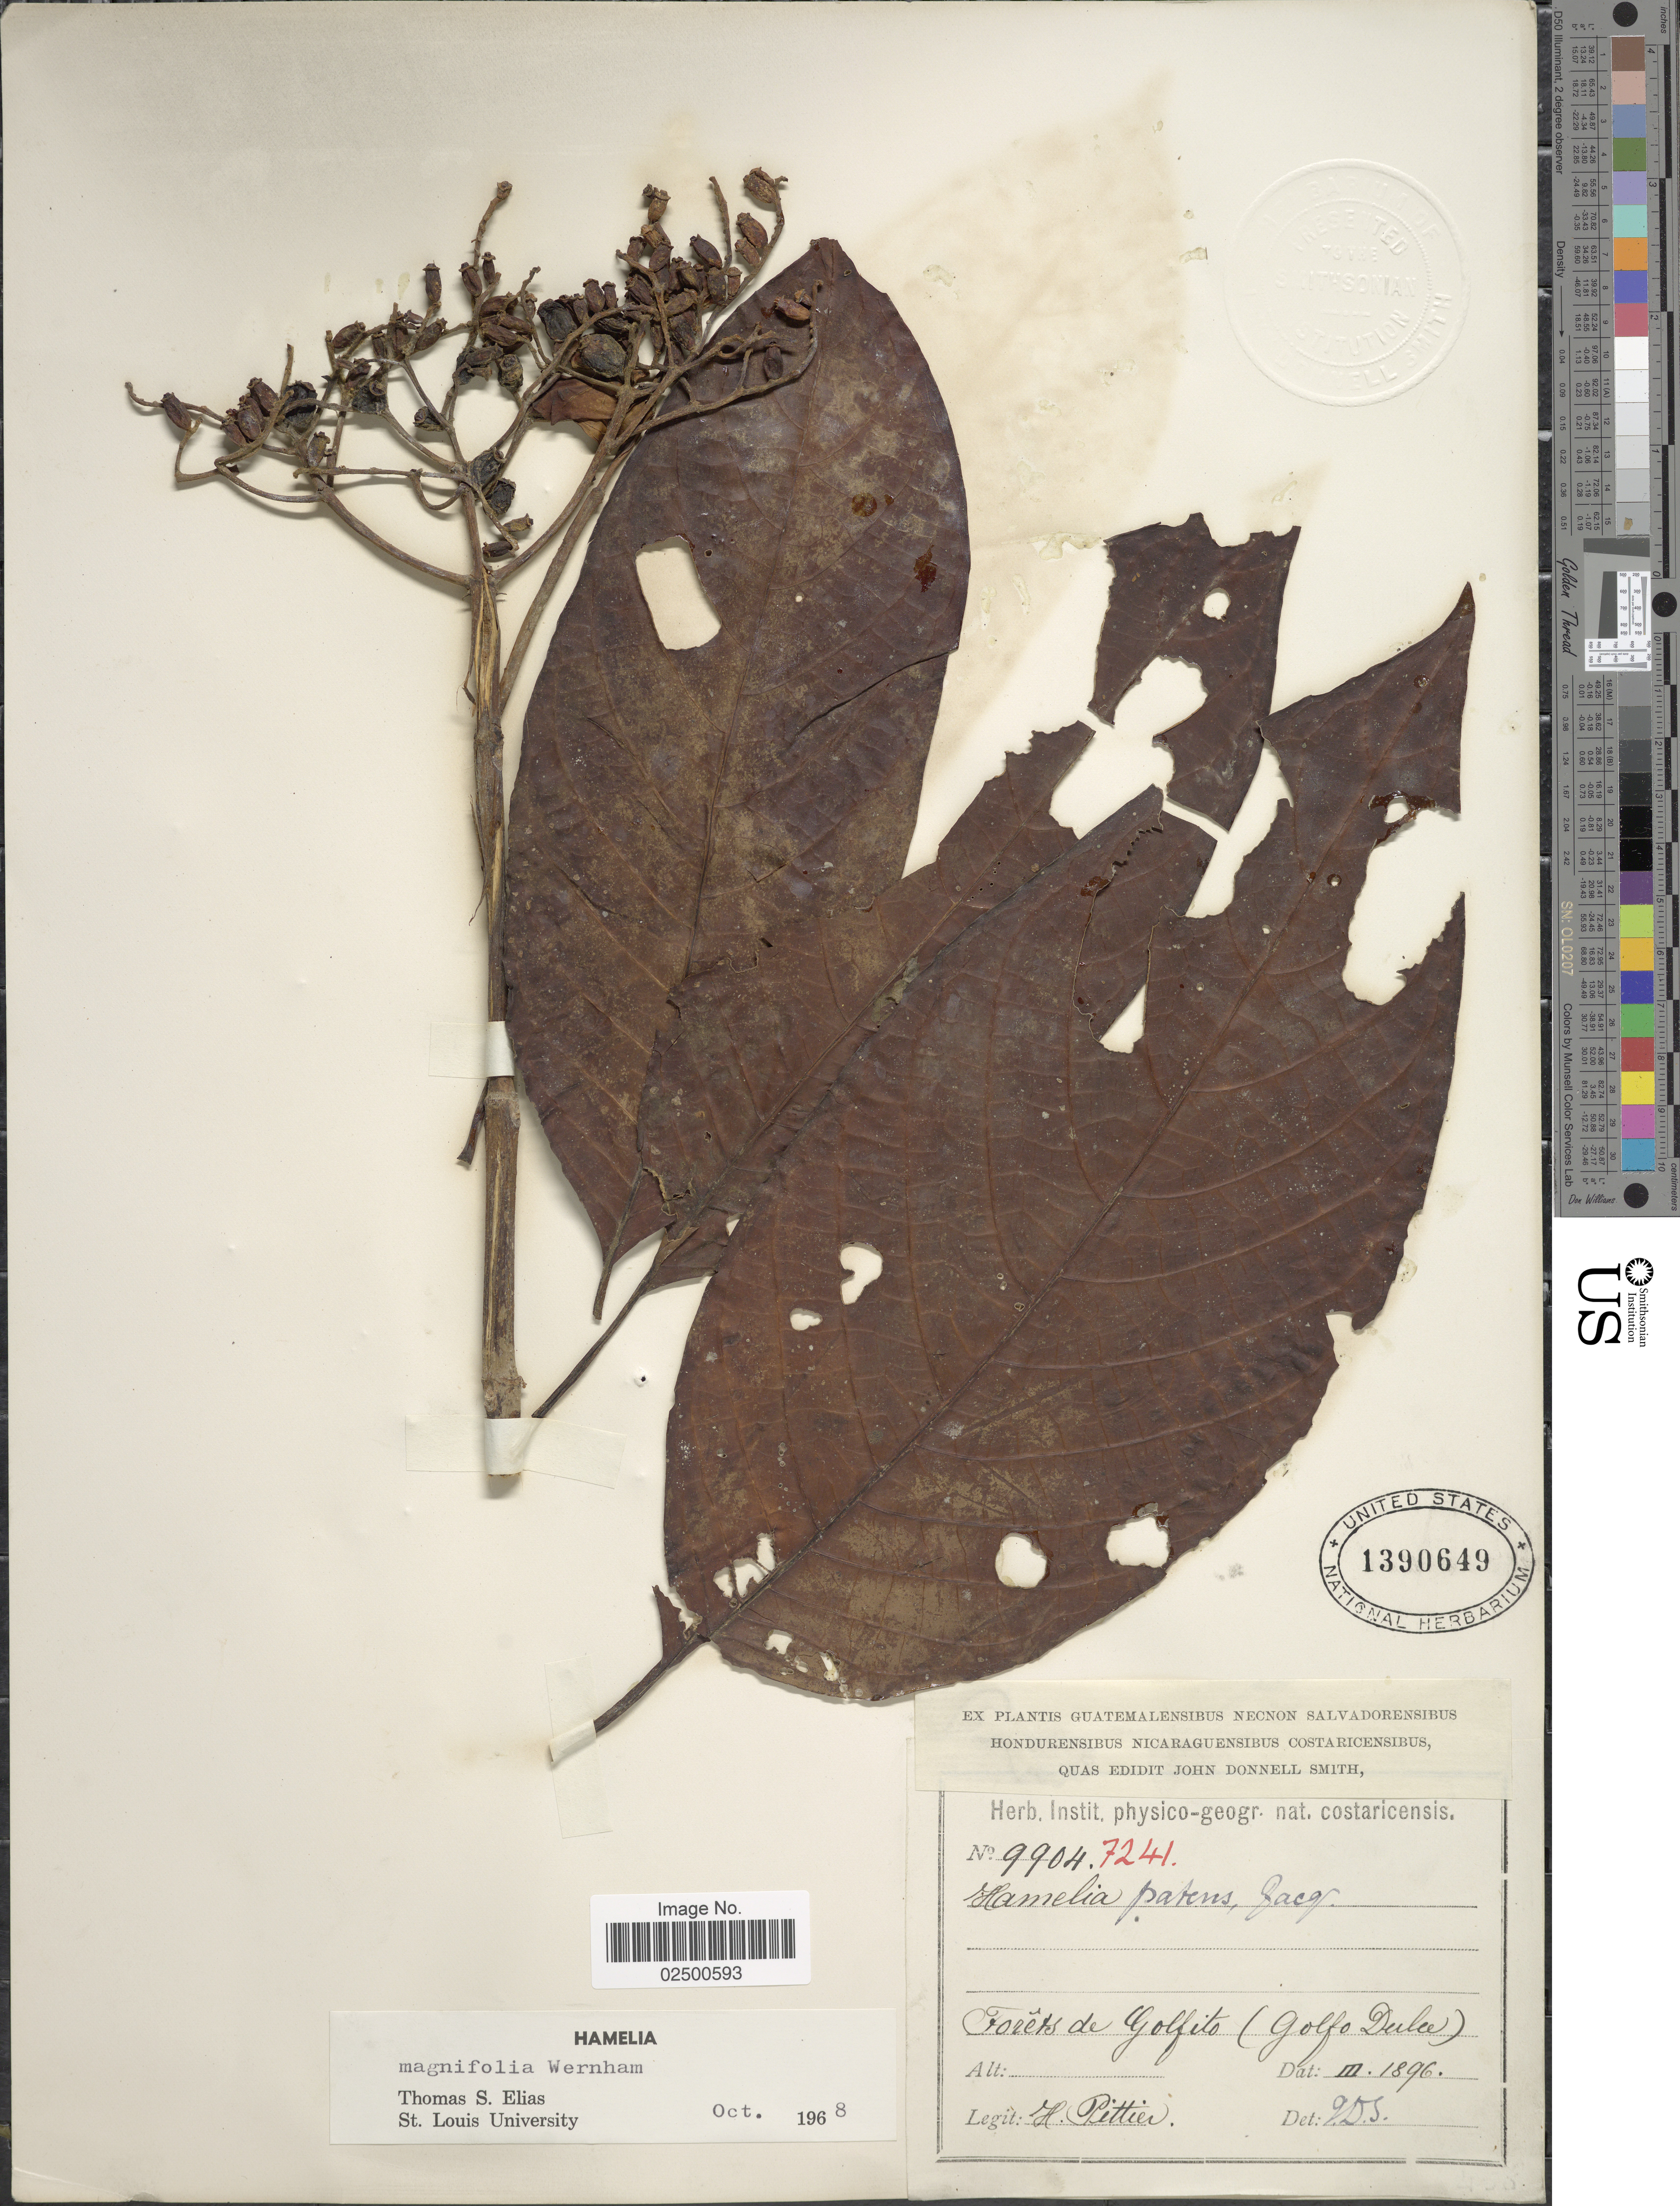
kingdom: Plantae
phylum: Tracheophyta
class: Magnoliopsida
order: Gentianales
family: Rubiaceae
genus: Hamelia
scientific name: Hamelia magnifolia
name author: Wernham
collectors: H. F. Pittier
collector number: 9904/7241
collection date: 1896-03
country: Costa Rica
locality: Forets de Golfito (Golfo Dulce).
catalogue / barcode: US 1390649